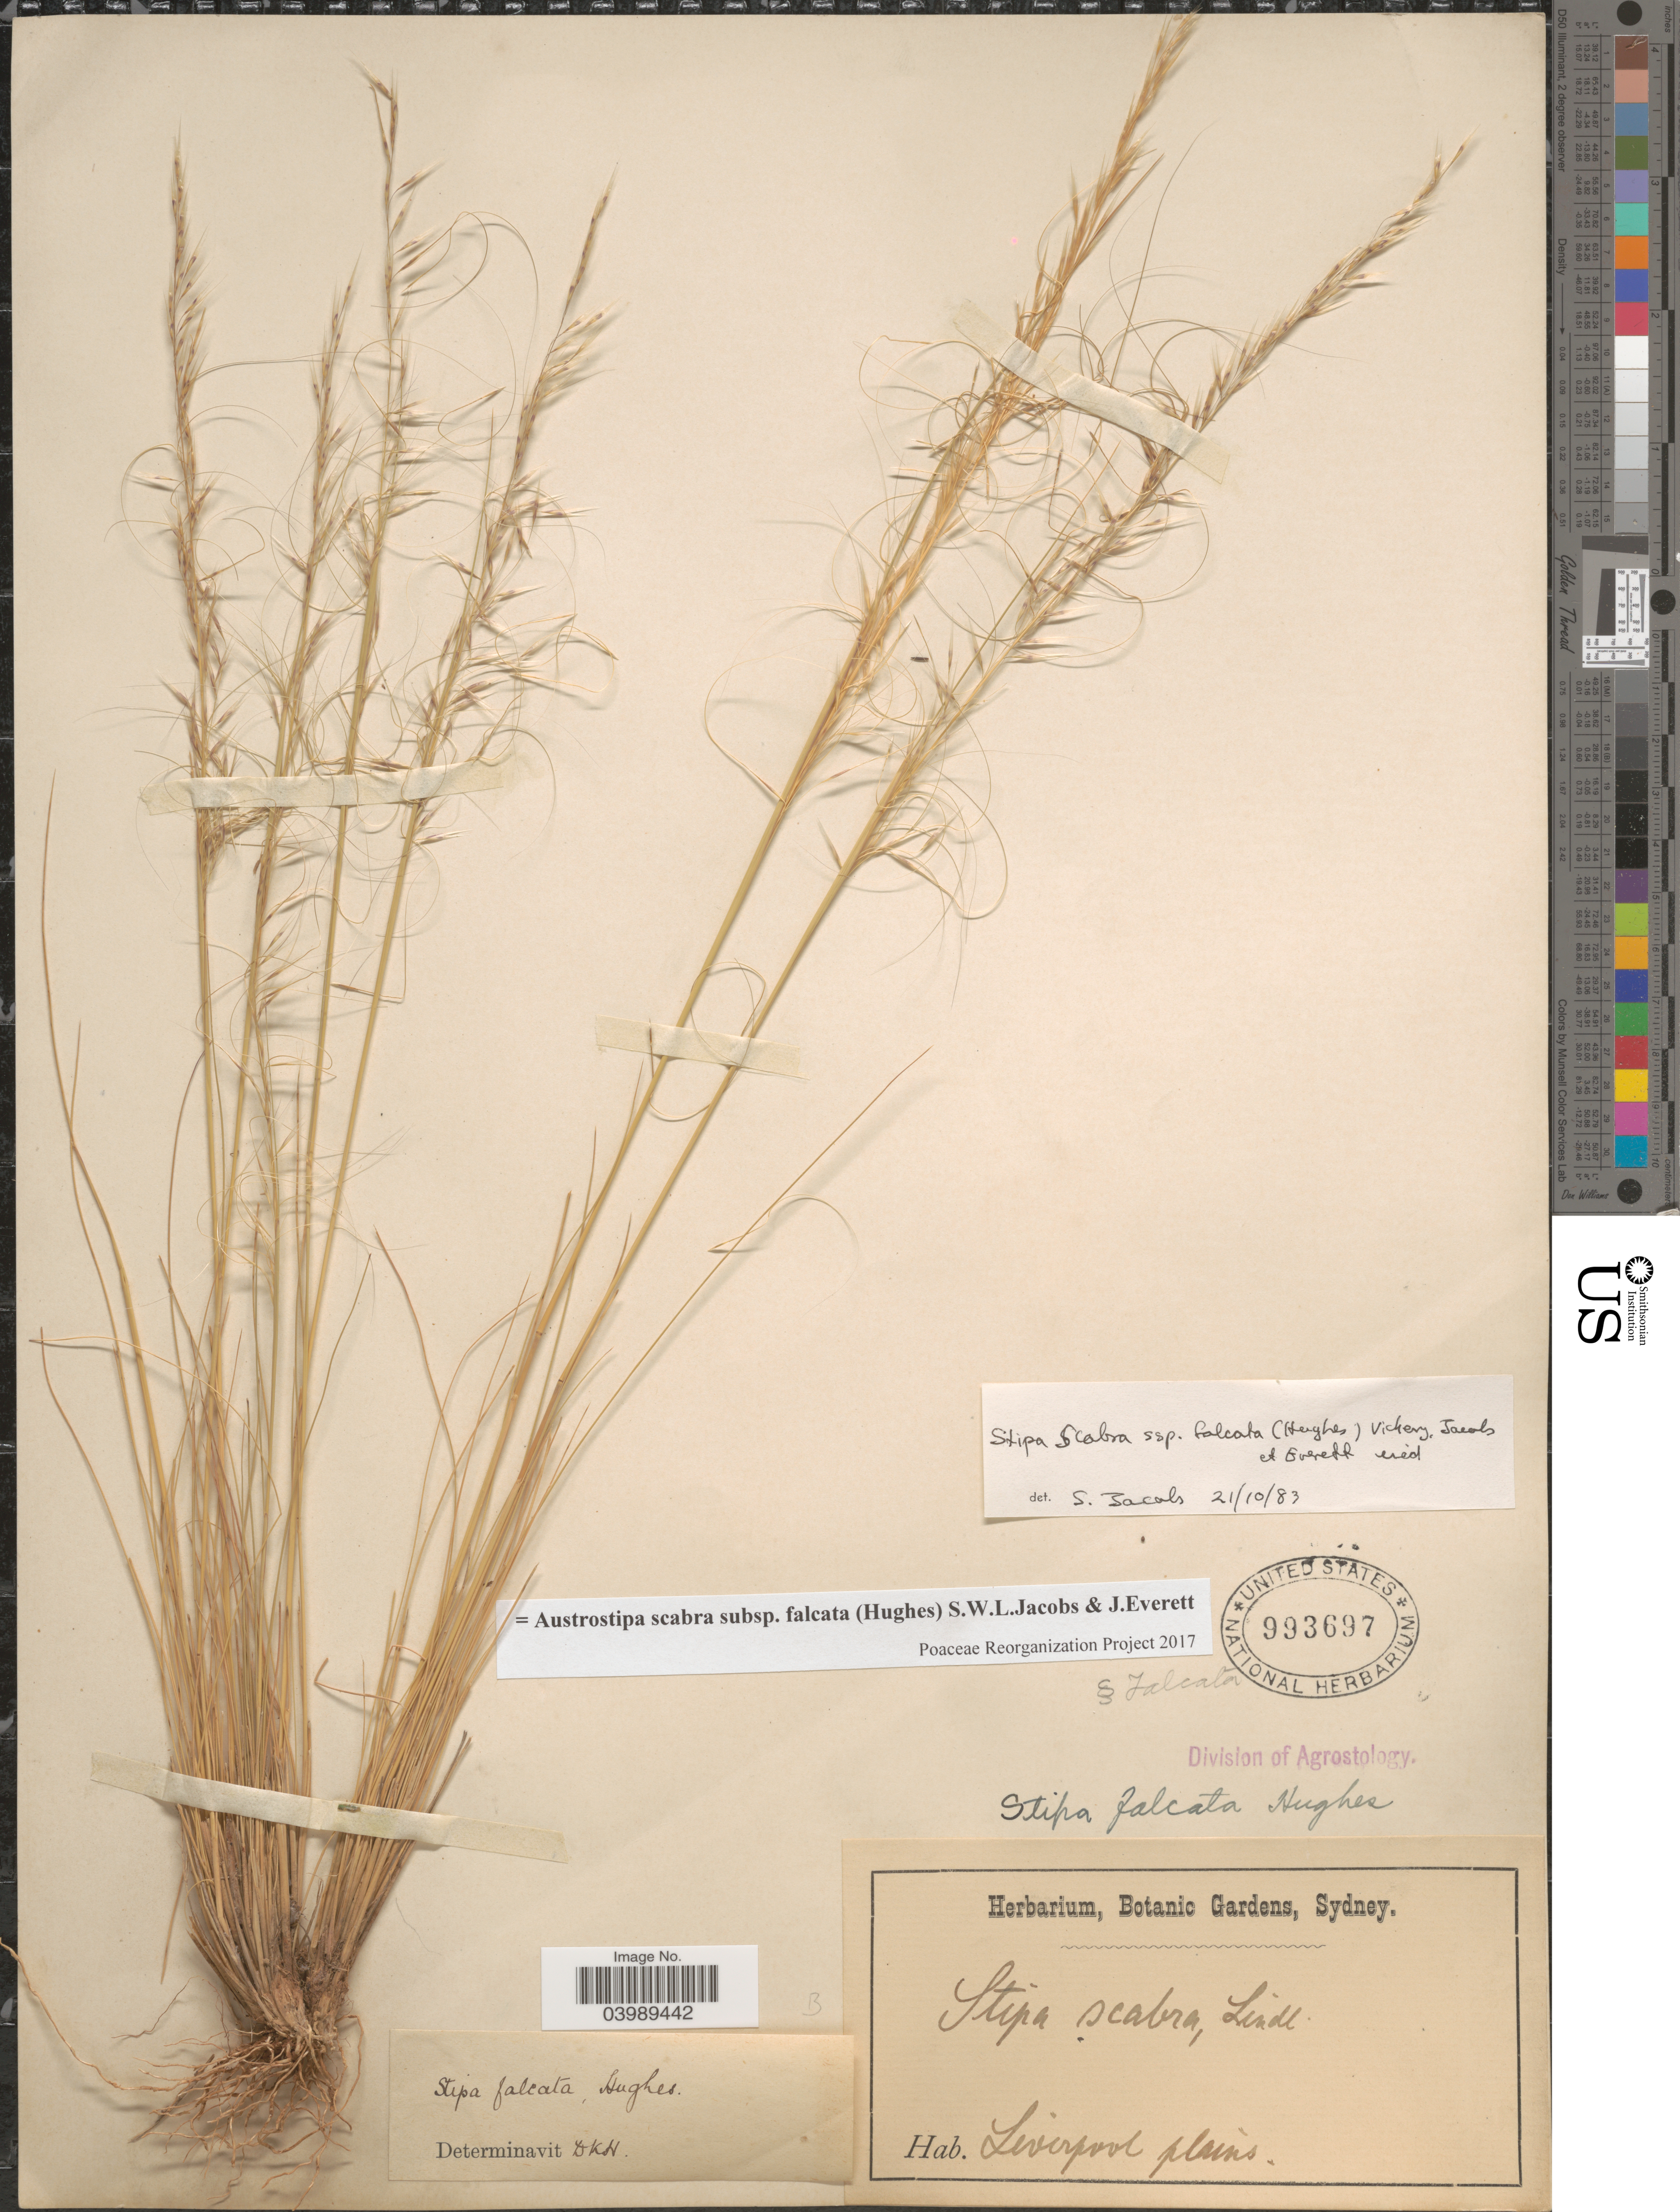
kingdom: Plantae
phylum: Tracheophyta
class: Liliopsida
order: Poales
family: Poaceae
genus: Austrostipa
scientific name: Austrostipa scabra subsp. falcata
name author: (Hughes) S.W.L. Jacobs & J. Everett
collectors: ex Herb. Bot. Gard. Sydney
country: Australia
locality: Liverpool plains.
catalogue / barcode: US 993697